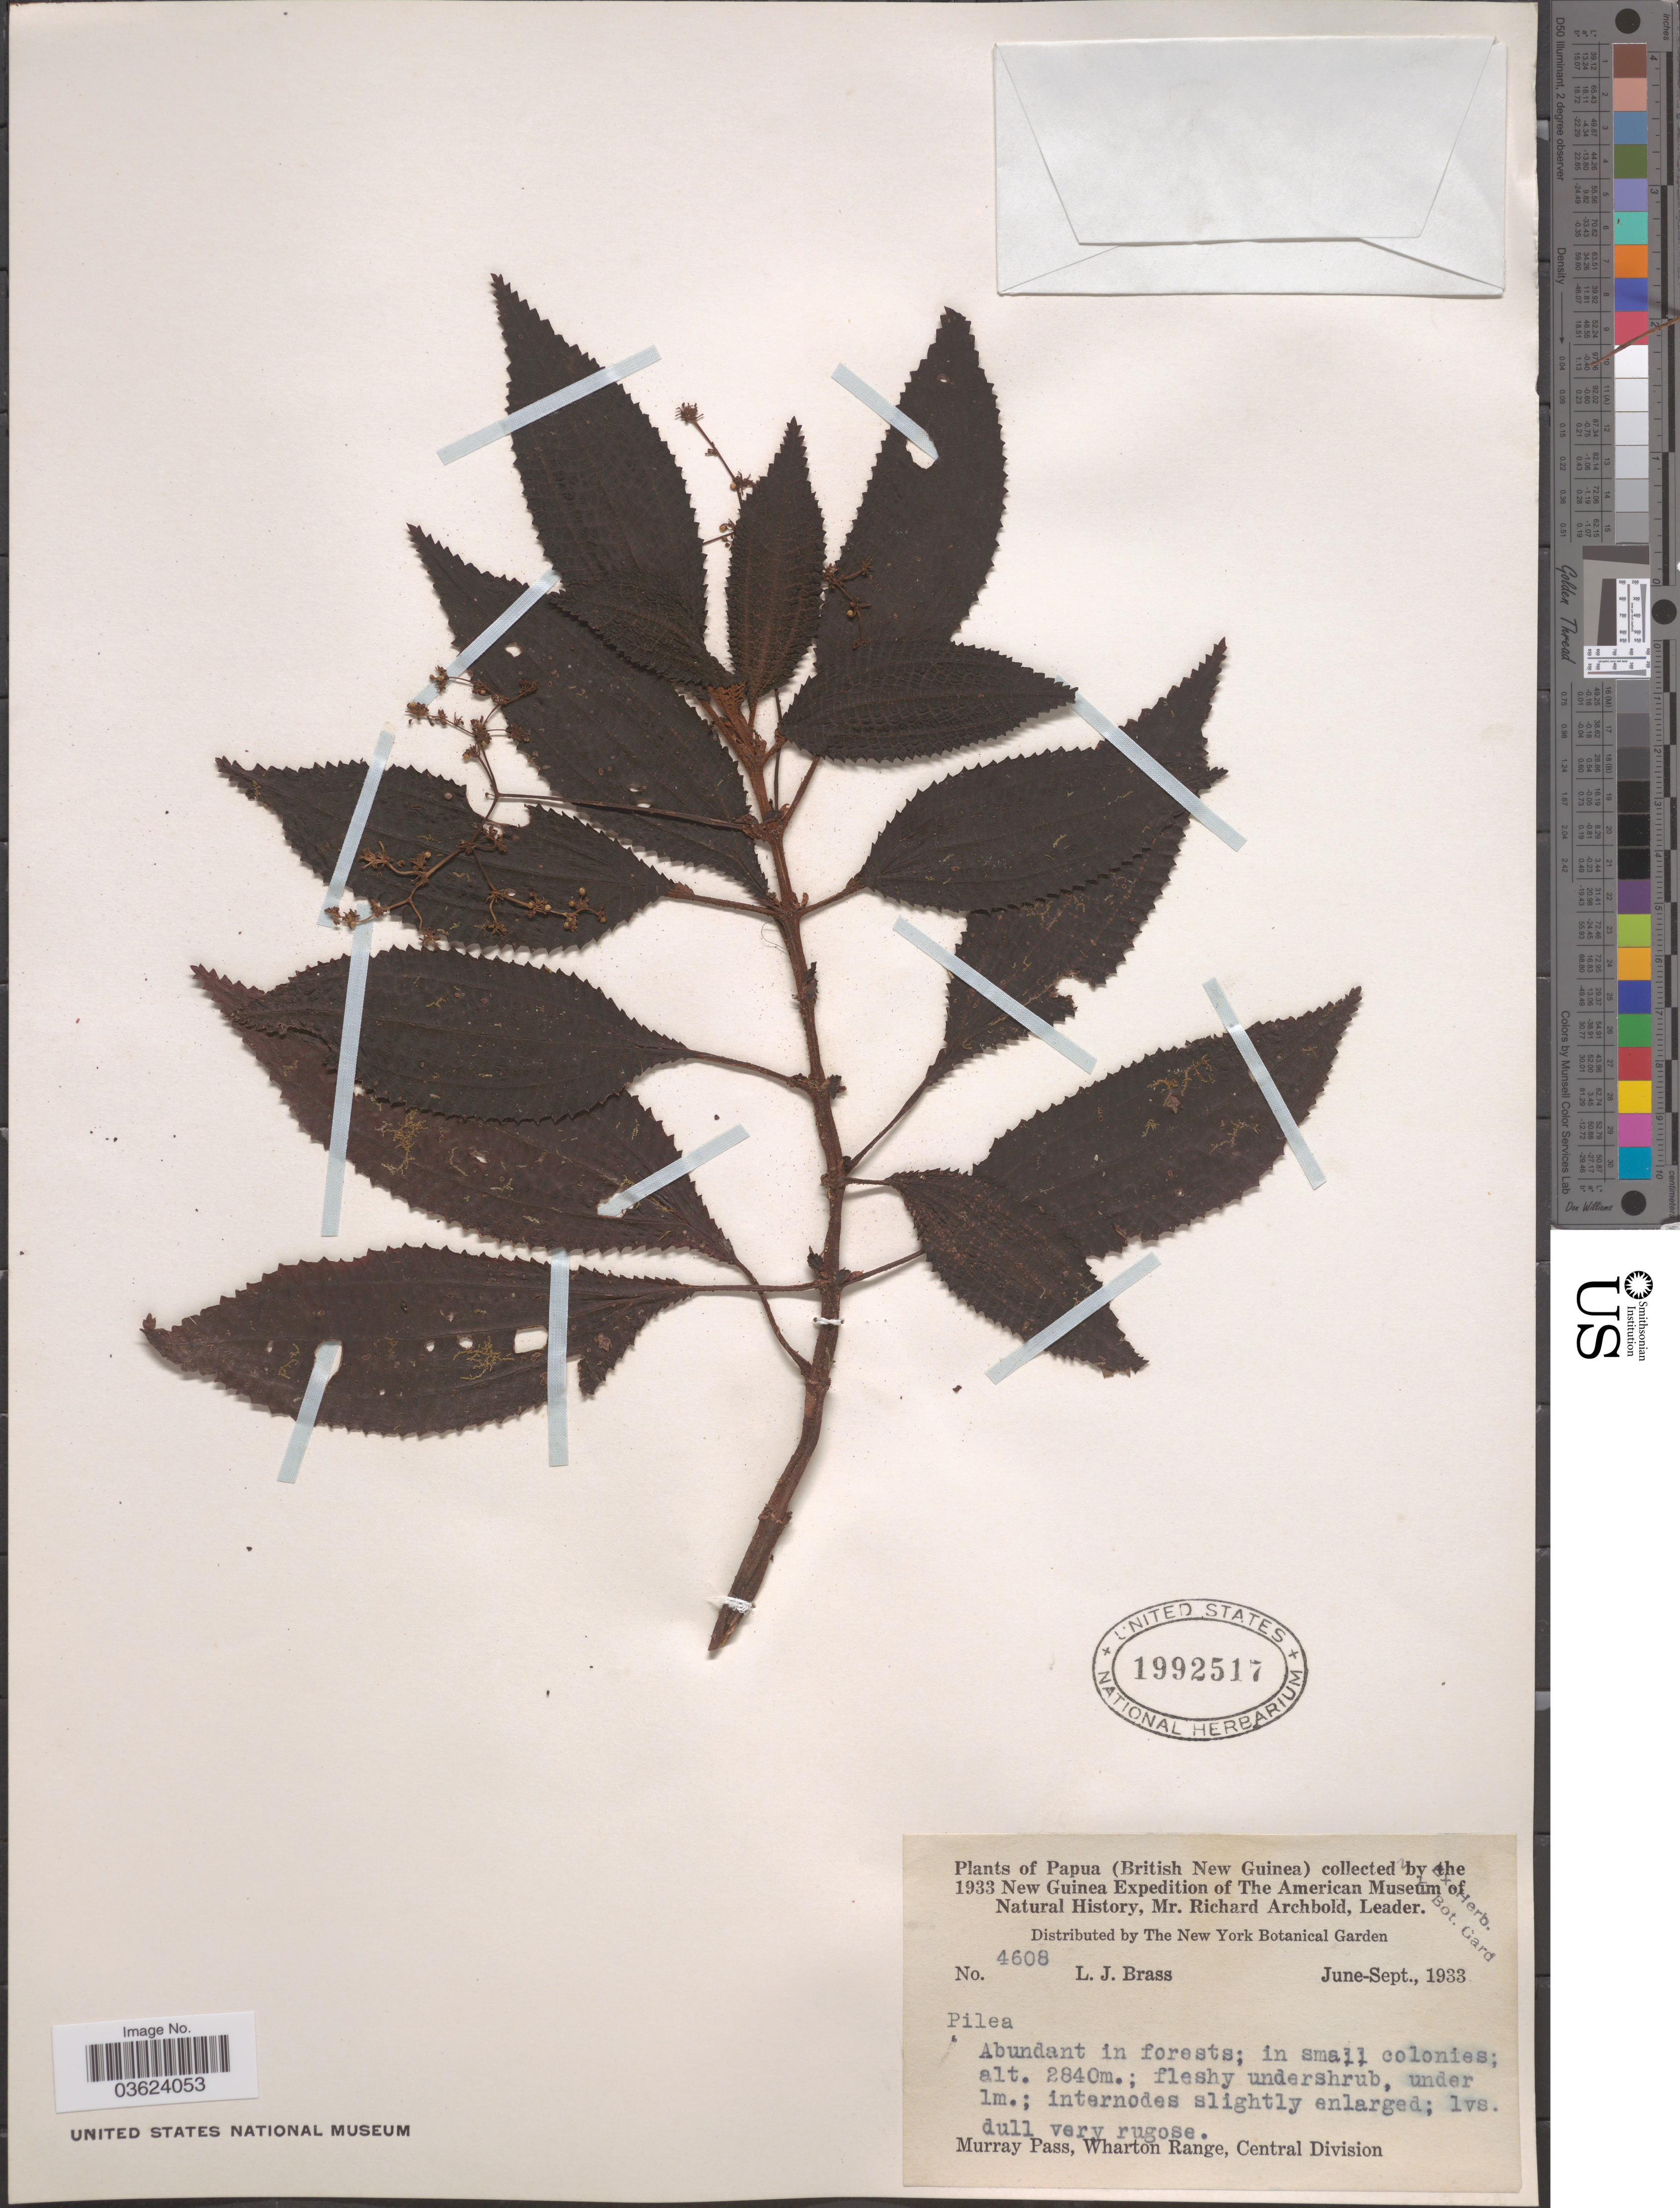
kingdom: Plantae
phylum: Tracheophyta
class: Magnoliopsida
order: Rosales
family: Urticaceae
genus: Pilea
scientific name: Pilea sp.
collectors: L. J. Brass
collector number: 4608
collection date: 1933-06/1933-09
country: Papua New Guinea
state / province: Central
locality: (British New Guinea). Murray Pass, Wharton Range, Central Division.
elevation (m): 2840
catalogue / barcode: US 1992517